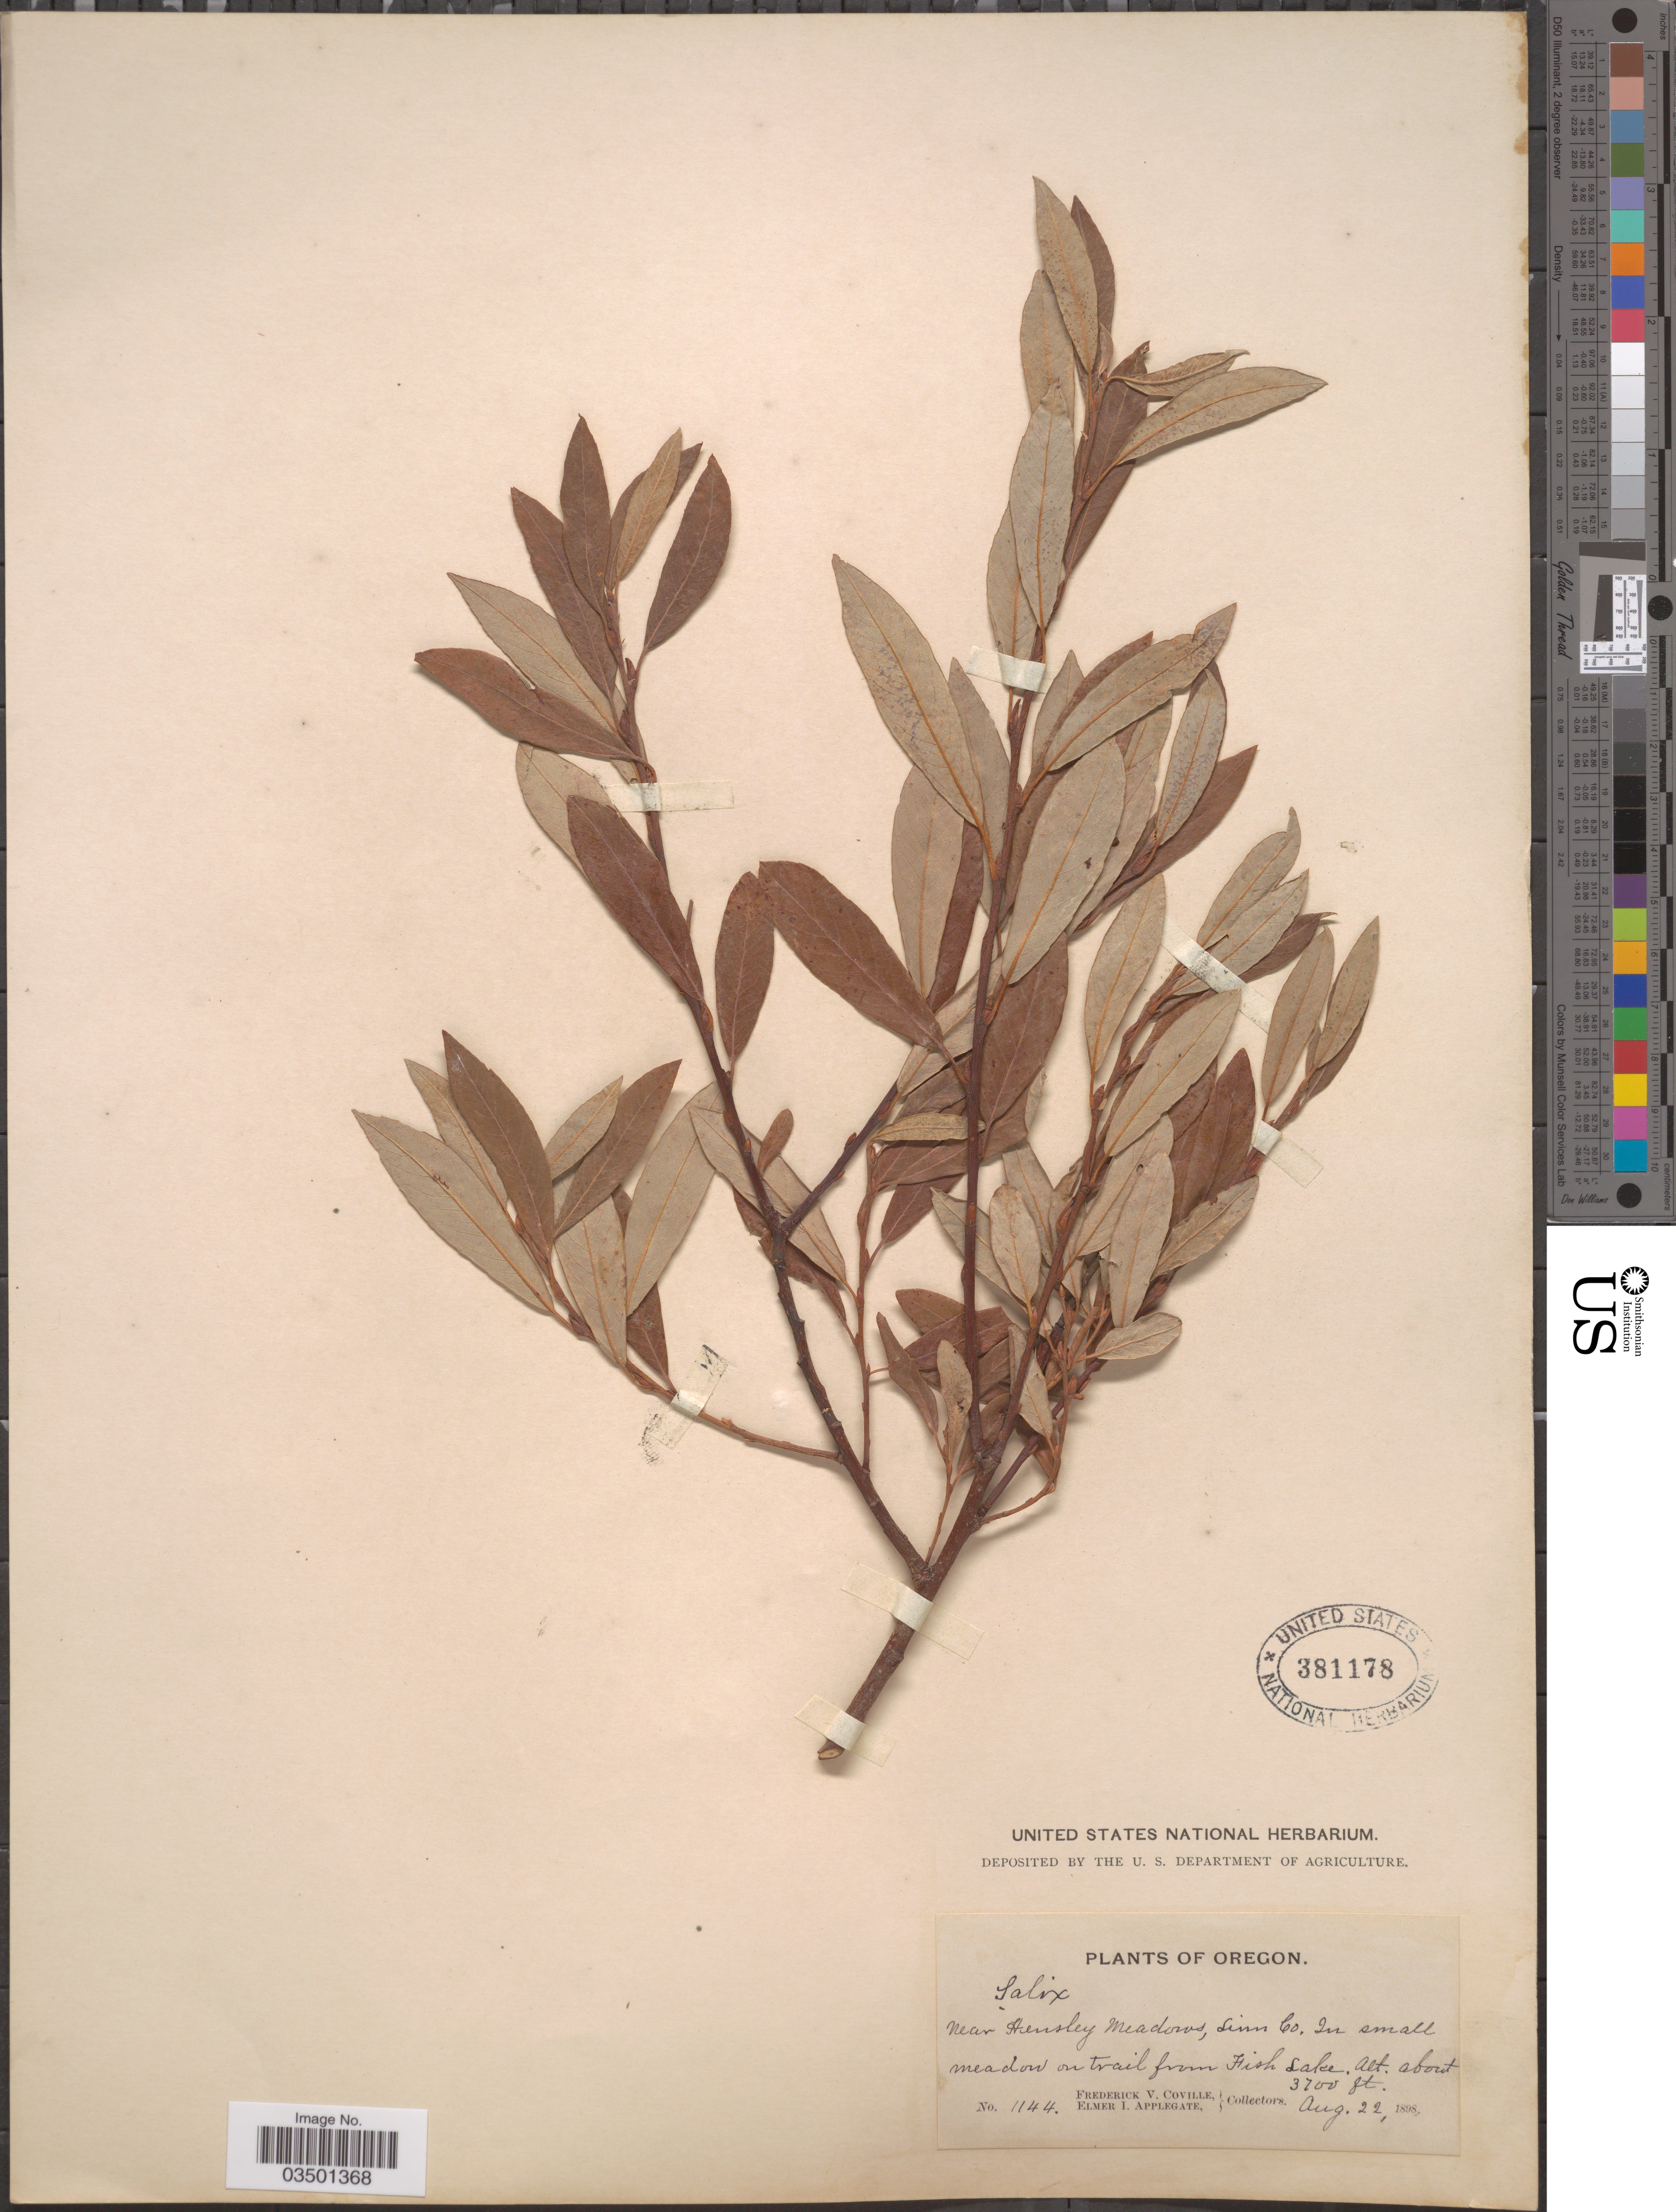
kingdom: Plantae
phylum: Tracheophyta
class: Magnoliopsida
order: Malpighiales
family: Salicaceae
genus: Salix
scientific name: Salix lasiolepis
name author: Benth.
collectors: F. V. Coville & E. I. Applegate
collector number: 1144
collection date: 1898-08-22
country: United States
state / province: Oregon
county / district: Linn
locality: Near Hensley Meadows, Linn Co. In small meadow on trail from Fish Lake.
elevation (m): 1128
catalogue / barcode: US 381178